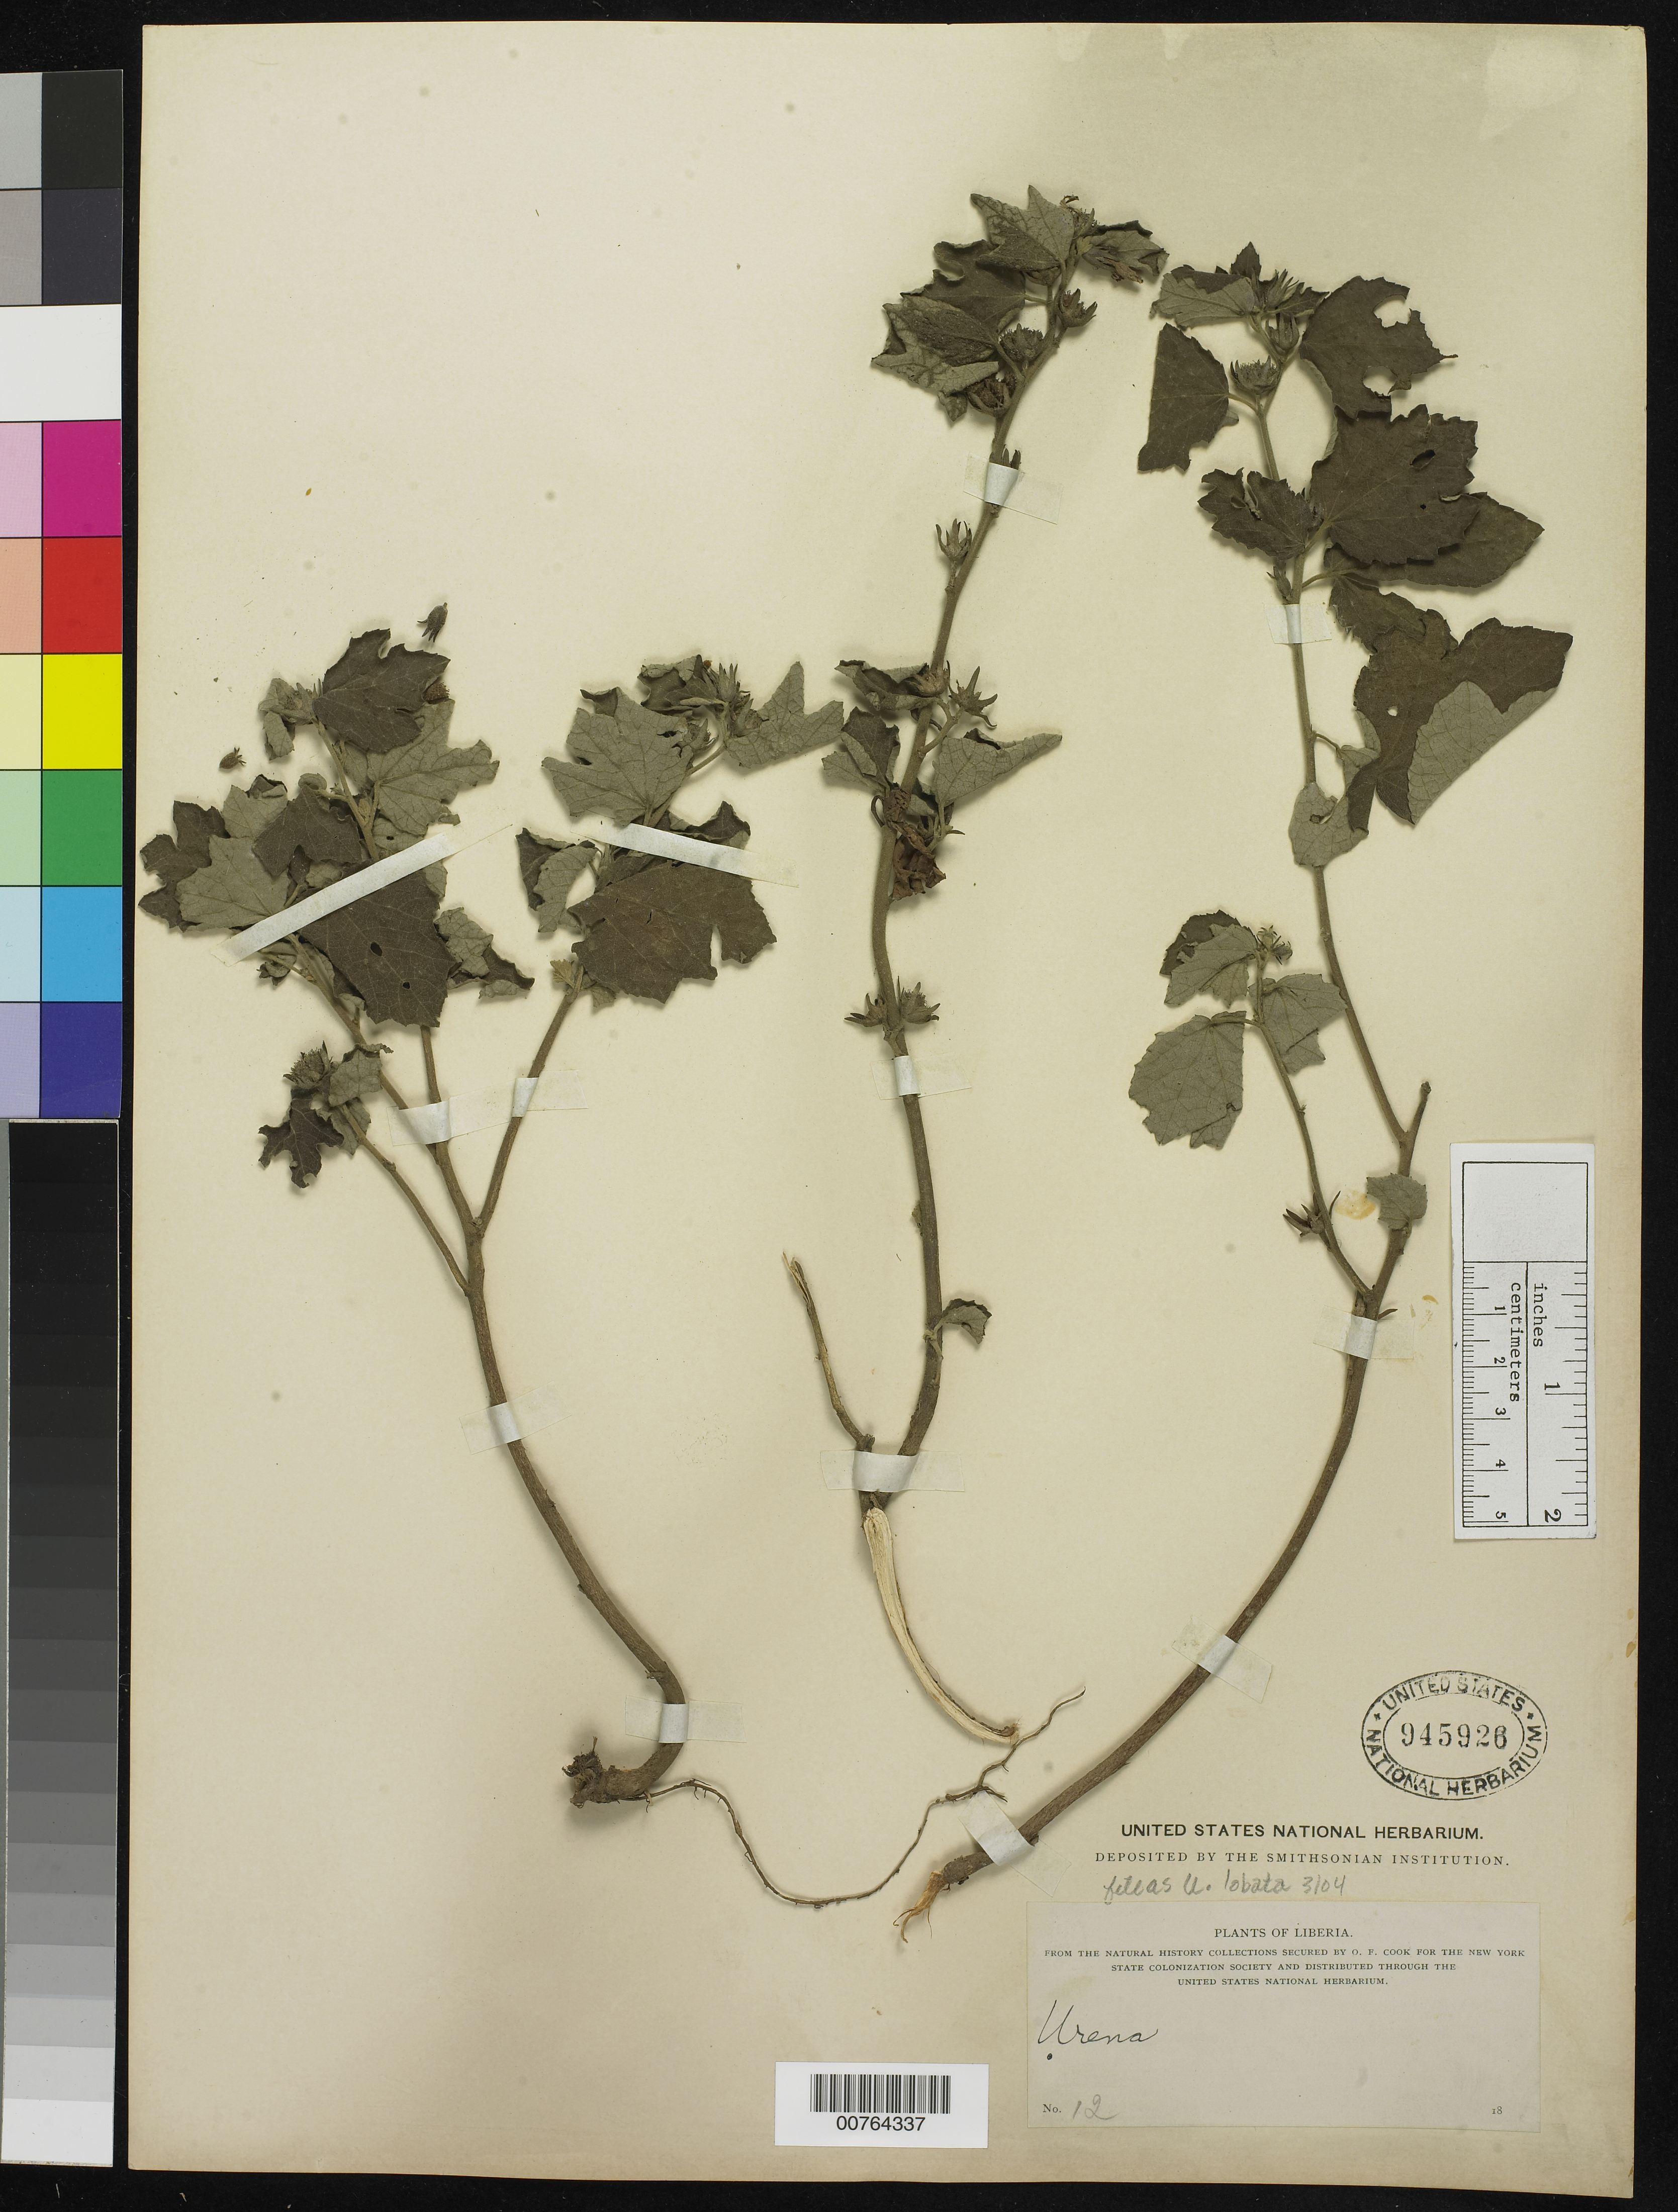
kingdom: Plantae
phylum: Tracheophyta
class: Magnoliopsida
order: Malvales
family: Malvaceae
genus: Urena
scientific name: Urena lobata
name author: L.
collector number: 12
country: Liberia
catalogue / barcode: US 945926